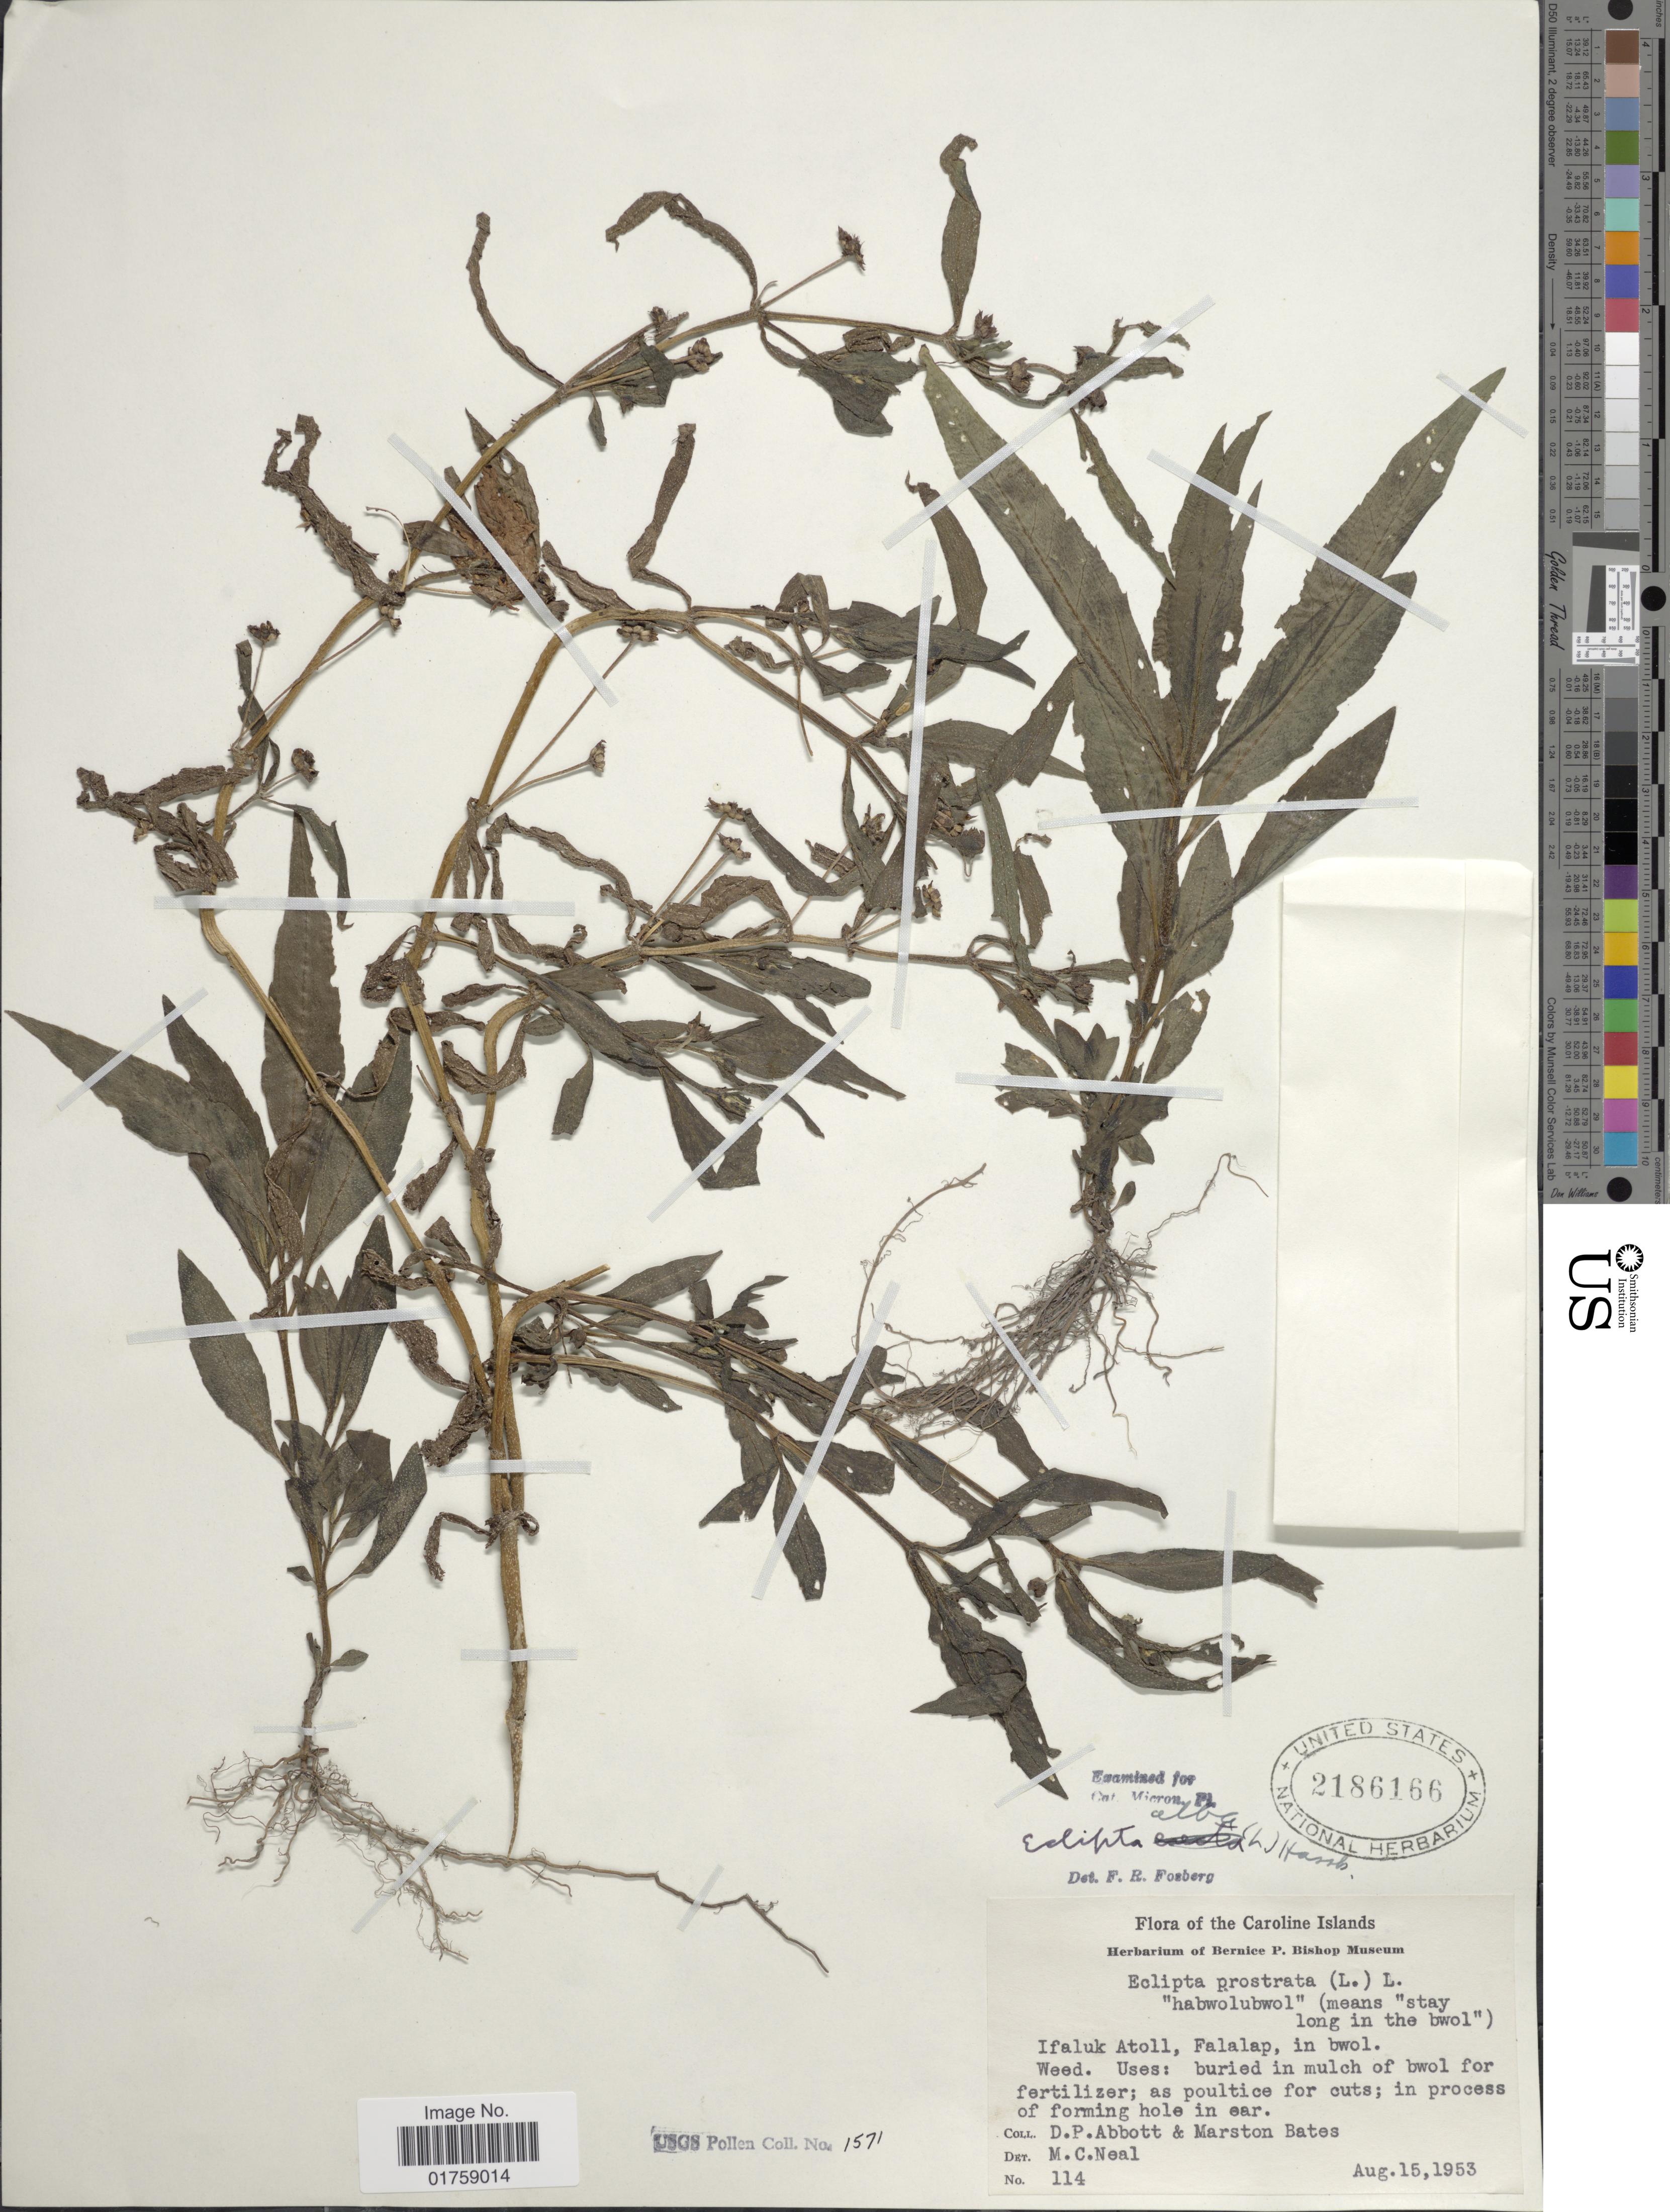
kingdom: Plantae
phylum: Tracheophyta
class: Magnoliopsida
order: Asterales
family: Asteraceae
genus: Eclipta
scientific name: Eclipta prostrata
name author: (L.) L.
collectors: D. P. Abbott & M. Bates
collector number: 114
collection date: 1953-08-15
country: Micronesia, Federated States of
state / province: Yap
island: Ifalik [Ifaluk] Atoll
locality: The Caroline Islands, Ifaluk Atoll, Falalap, in bwol.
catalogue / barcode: US 2186166